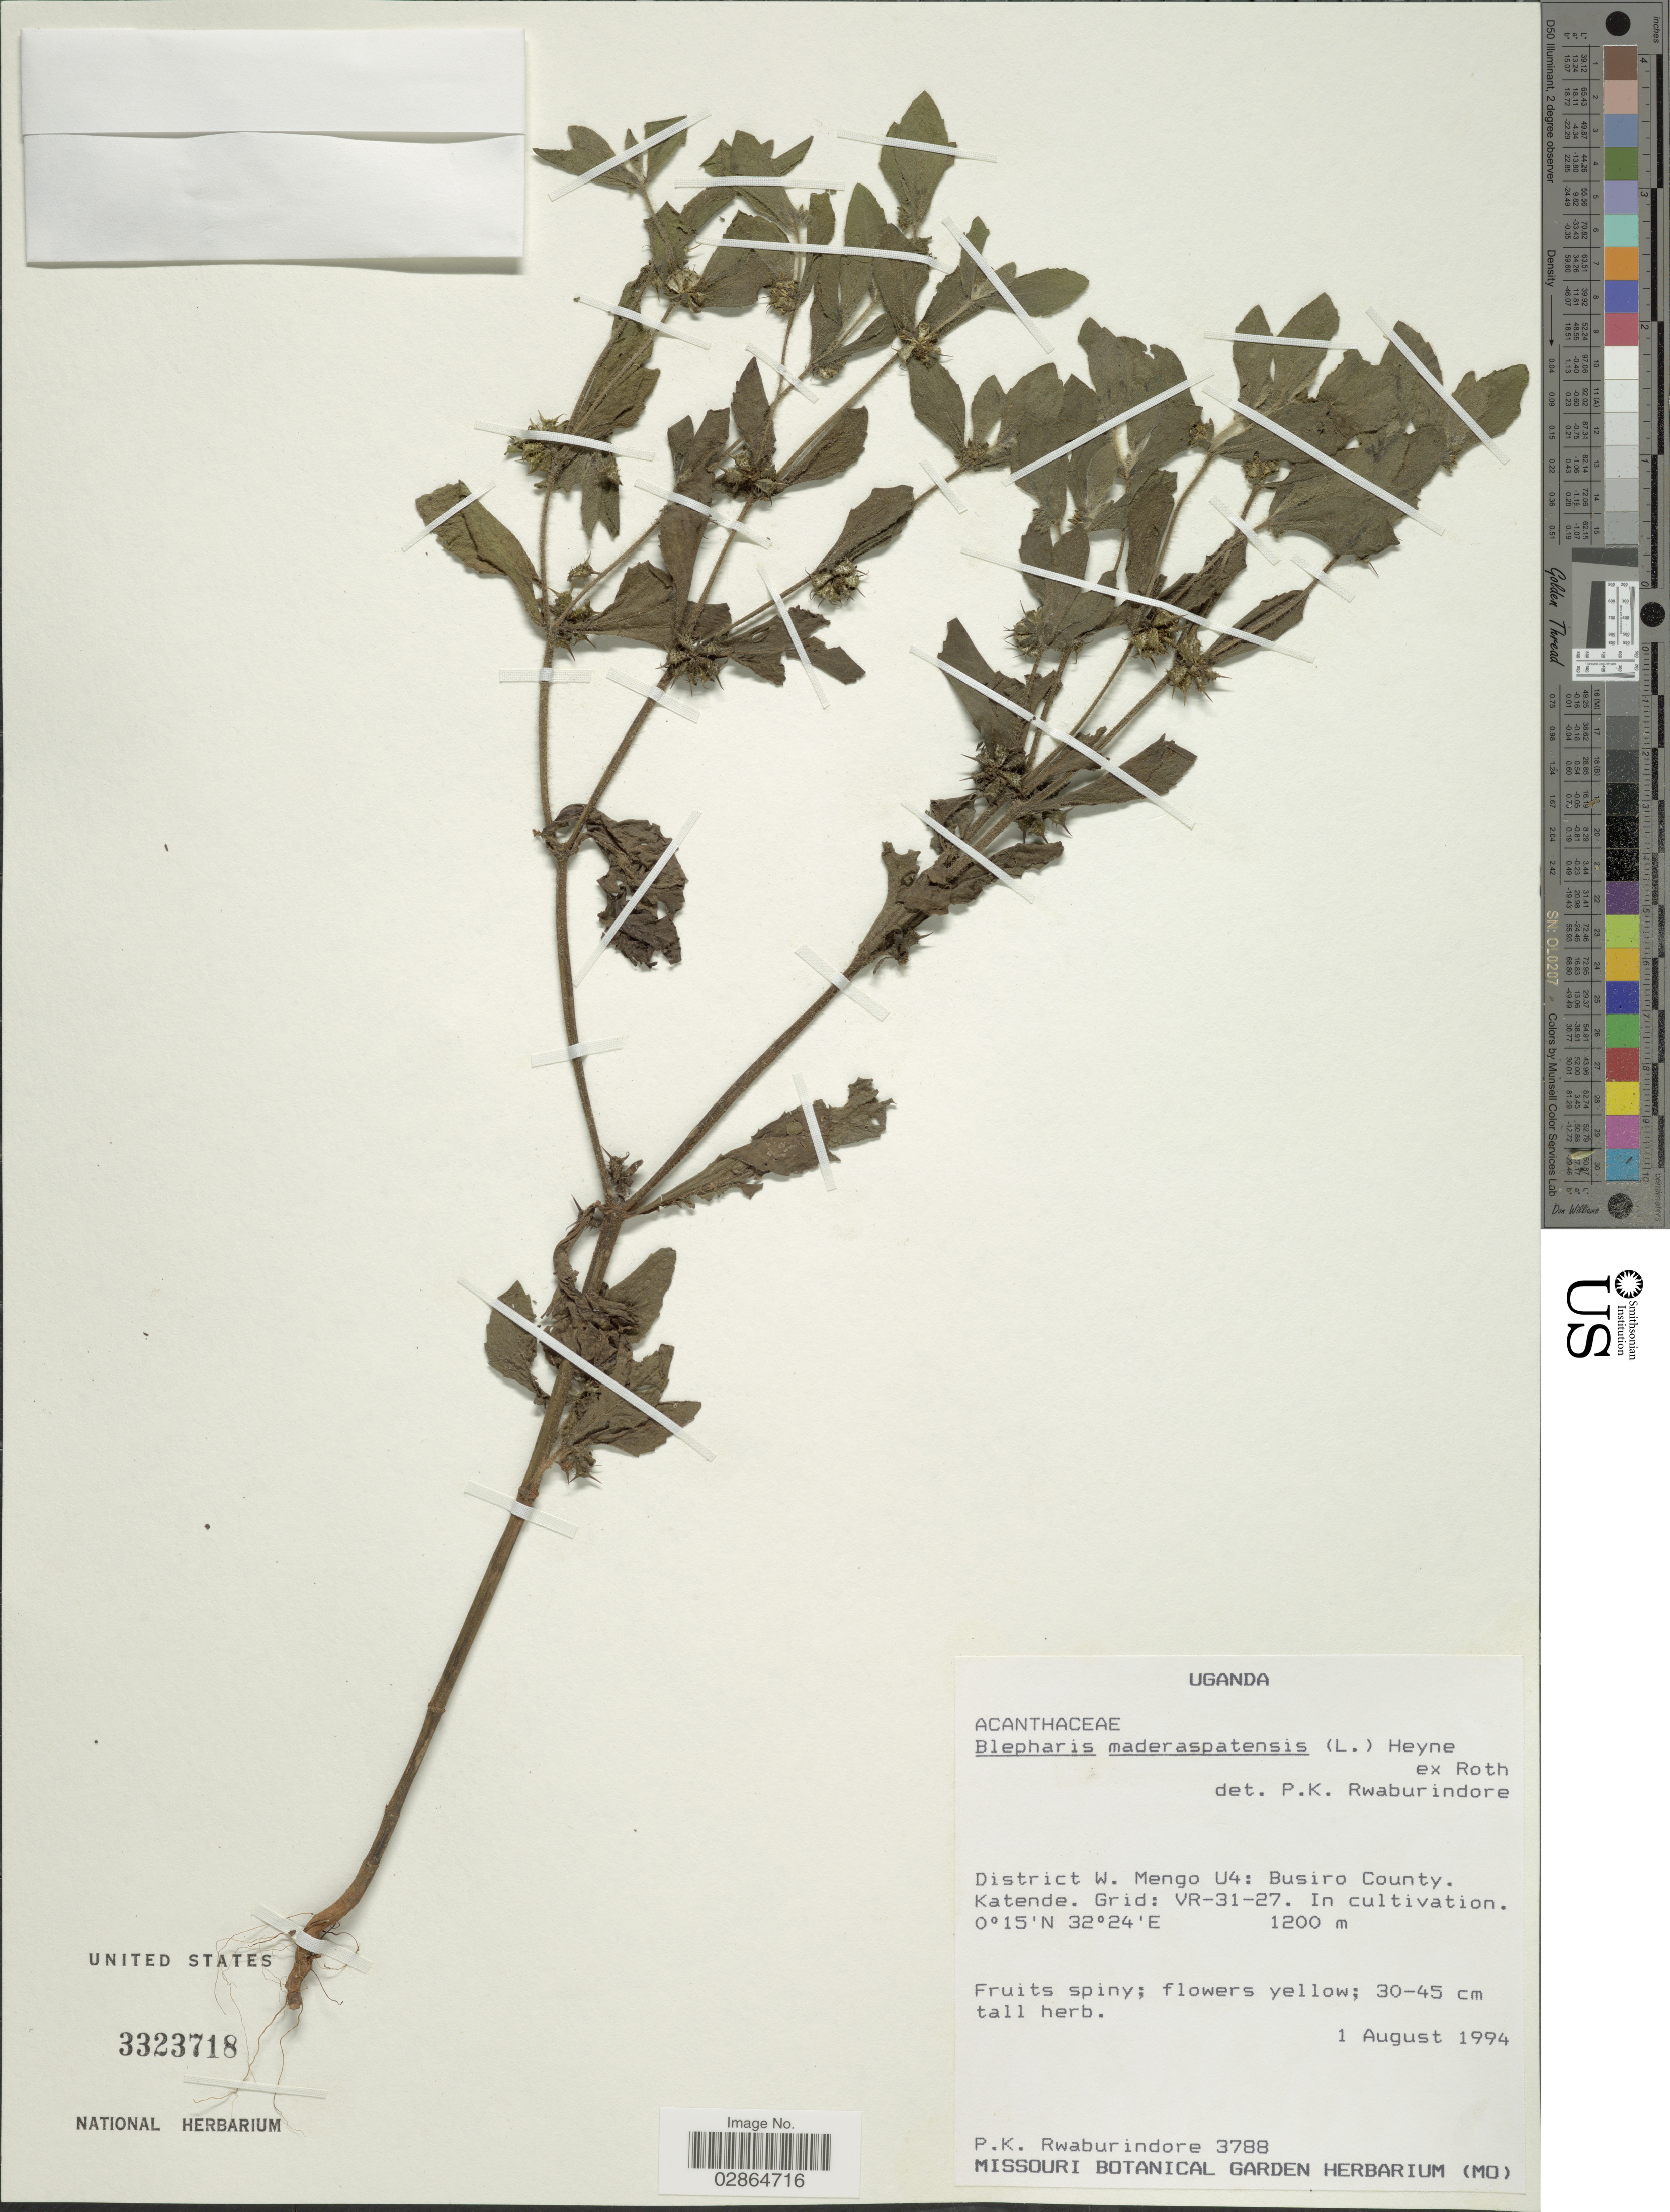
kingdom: Plantae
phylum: Tracheophyta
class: Magnoliopsida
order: Lamiales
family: Acanthaceae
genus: Blepharis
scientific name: Blepharis maderaspatensis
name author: (L.) B. Heyne ex Roth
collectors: P. Rwaburindore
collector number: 3788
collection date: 1994-08-01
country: Uganda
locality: District W. Mengo U4: Busiro County. Katende. Grid: VR-31-27.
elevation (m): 1200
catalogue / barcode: US 3323718